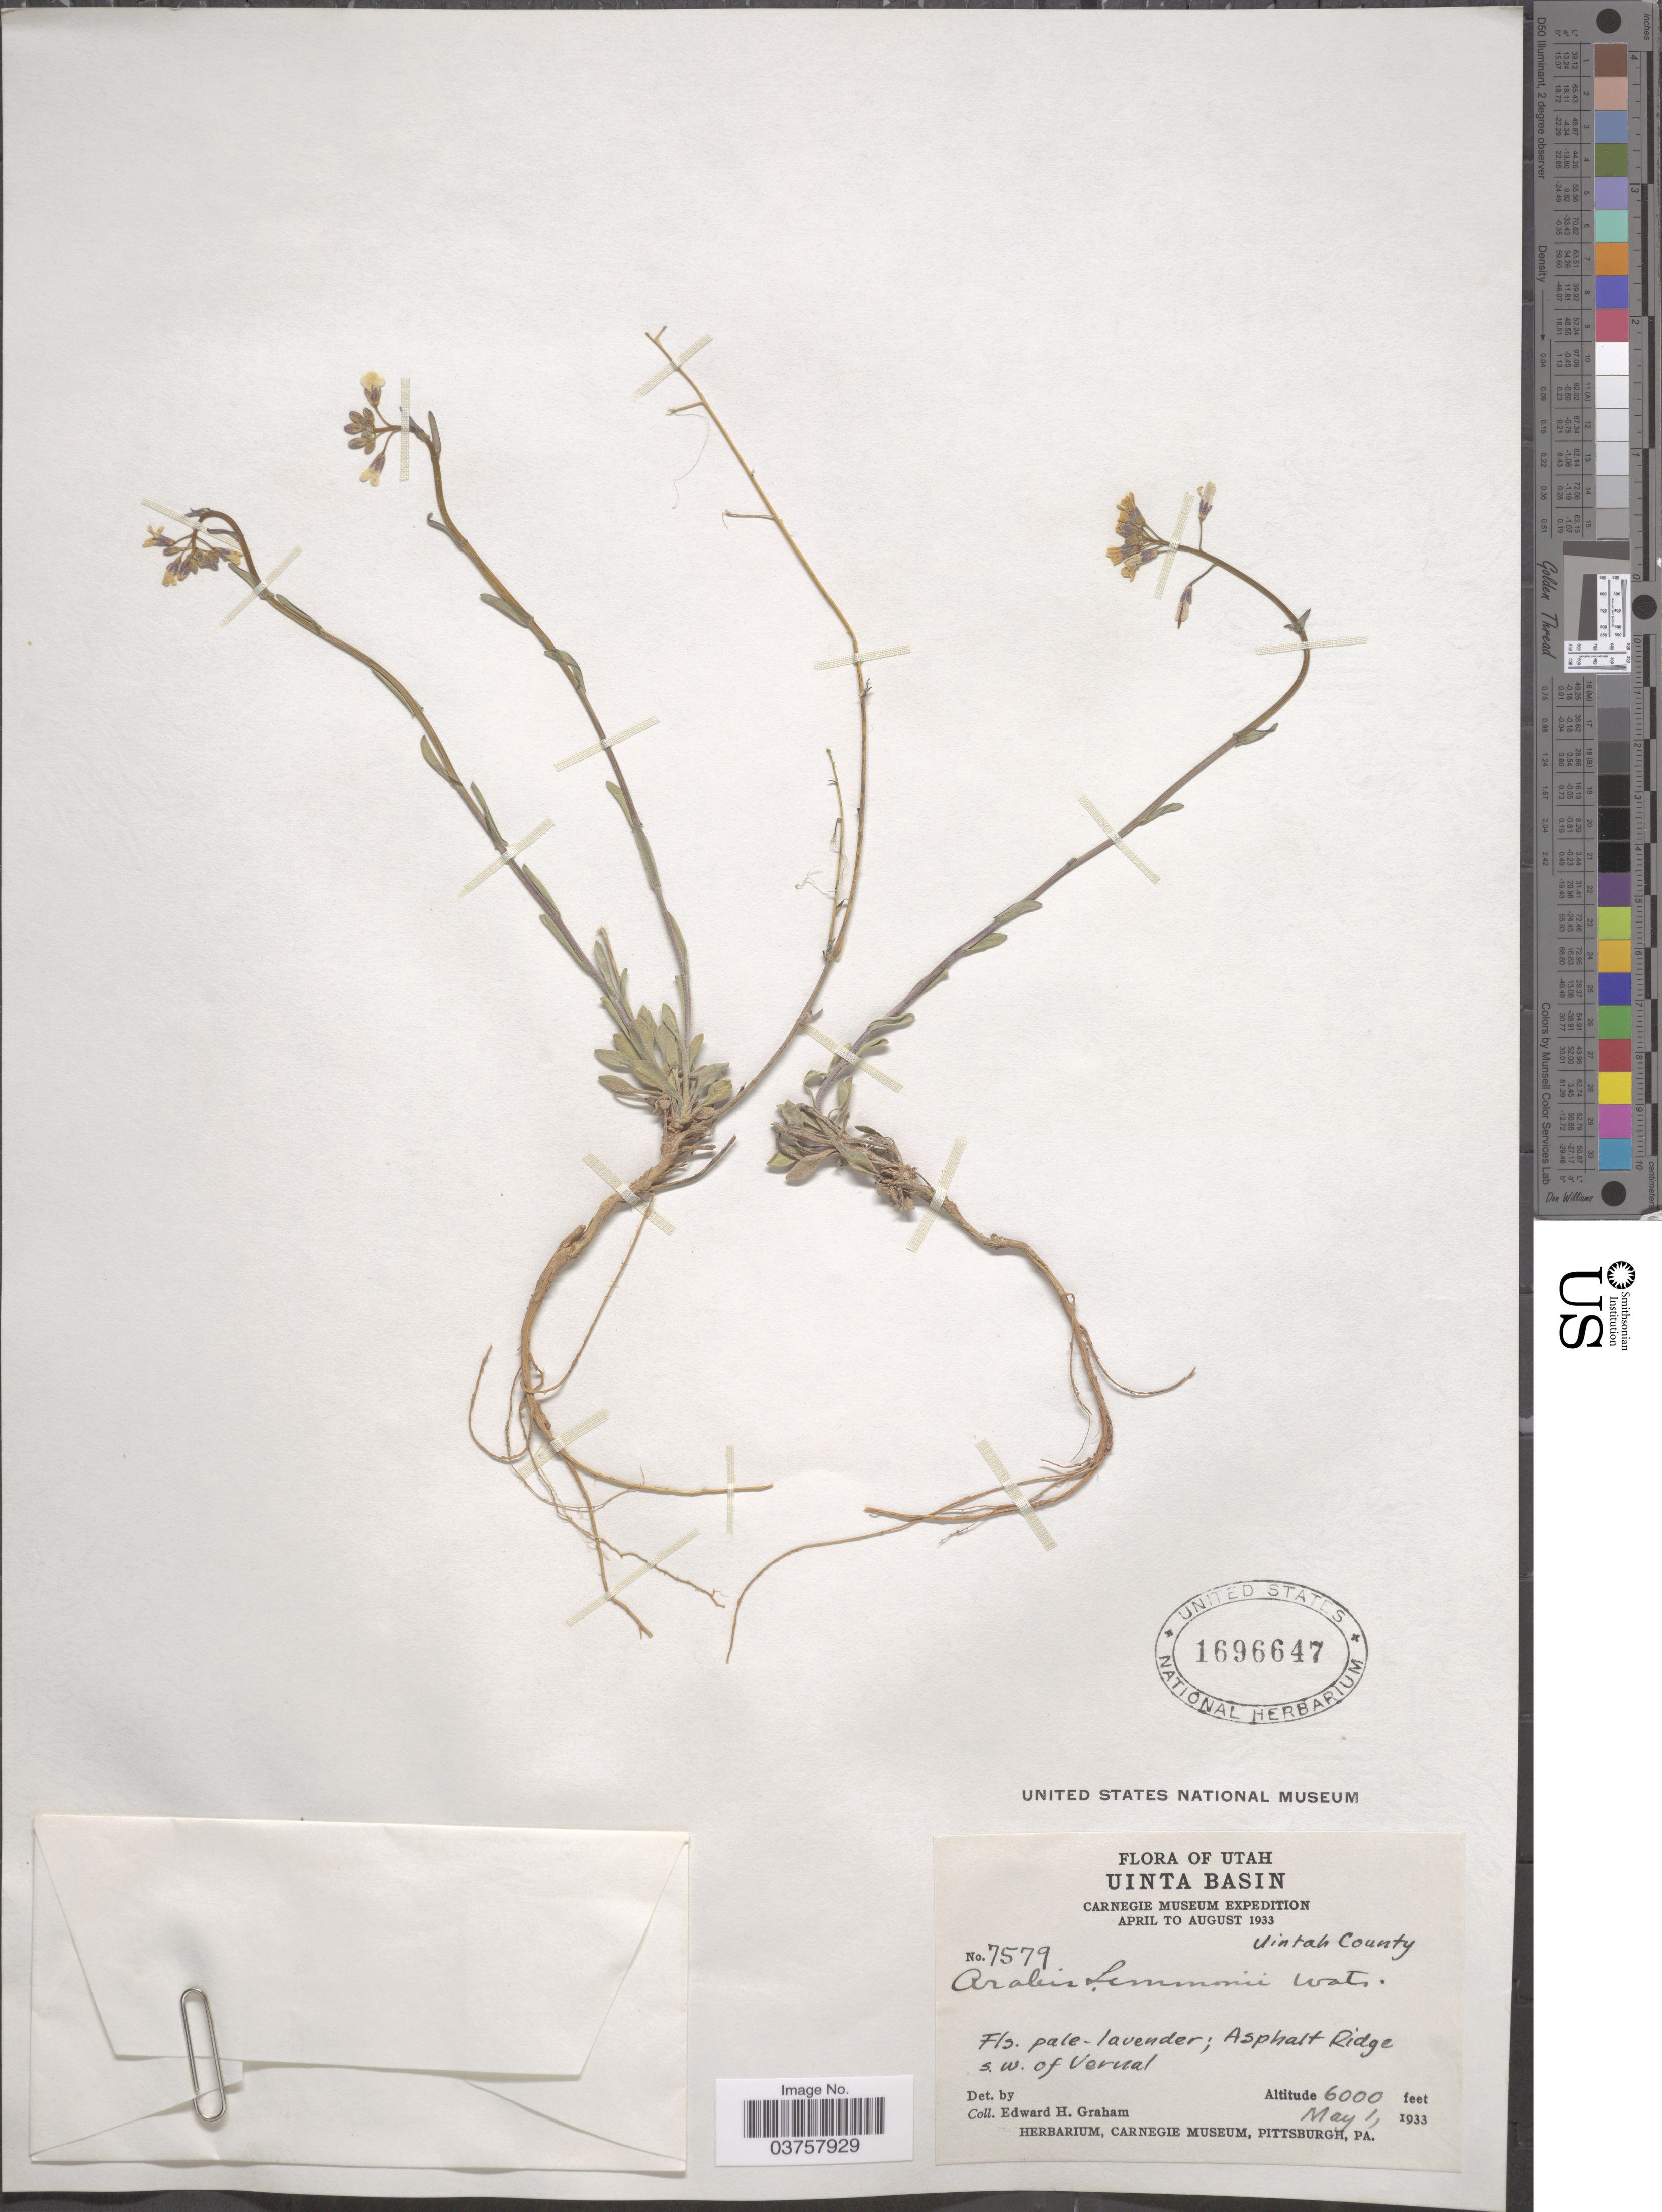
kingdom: Plantae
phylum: Tracheophyta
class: Magnoliopsida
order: Brassicales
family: Brassicaceae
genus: Arabis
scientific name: Arabis lemmonii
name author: S. Watson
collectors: E. H. Graham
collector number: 7579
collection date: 1933-05-01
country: United States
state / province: Utah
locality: Uinta Basin. Uintah County. Asphalt Ridge s.w. of Vernal.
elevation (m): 1829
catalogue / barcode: US 1696647